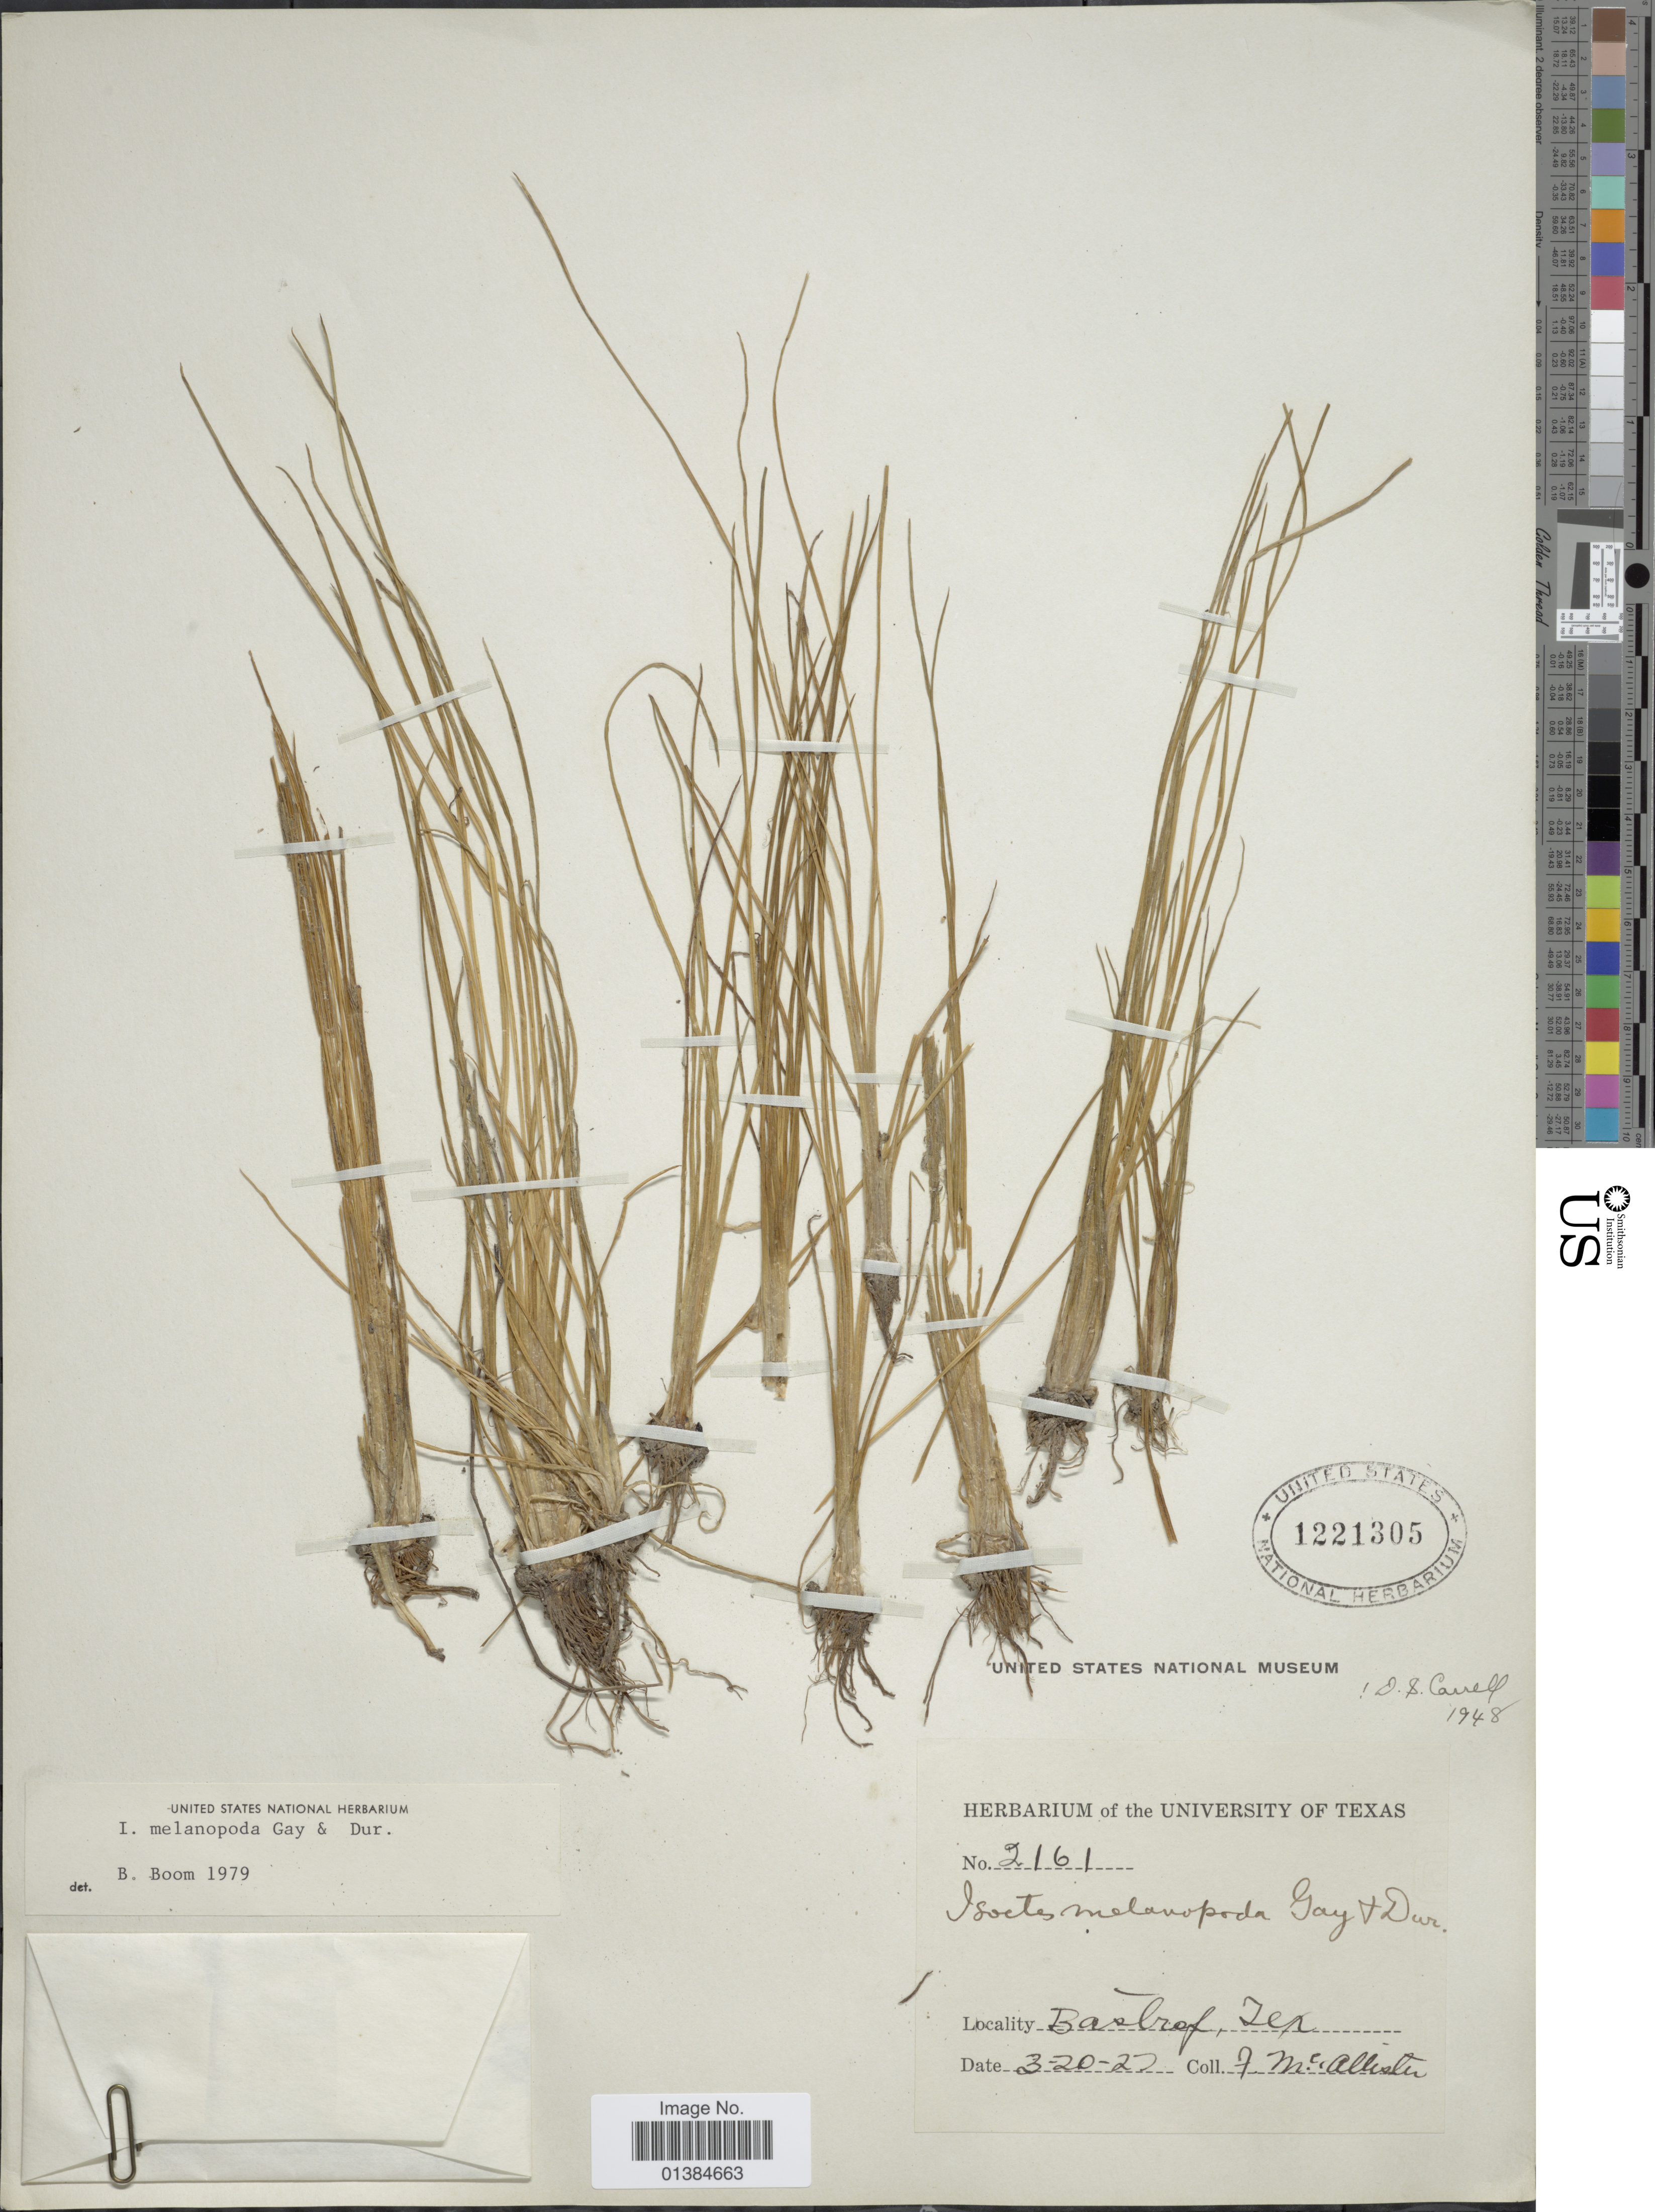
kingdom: Plantae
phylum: Tracheophyta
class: Lycopodiopsida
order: Isoetales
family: Isoetaceae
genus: Isoetes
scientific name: Isoetes melanopoda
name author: J. Gay & Durieu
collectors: F. McAllister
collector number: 2161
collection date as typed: Transcribed d/m/y: 20/3/27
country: United States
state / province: Texas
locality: Bastrof.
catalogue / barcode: US 1221305